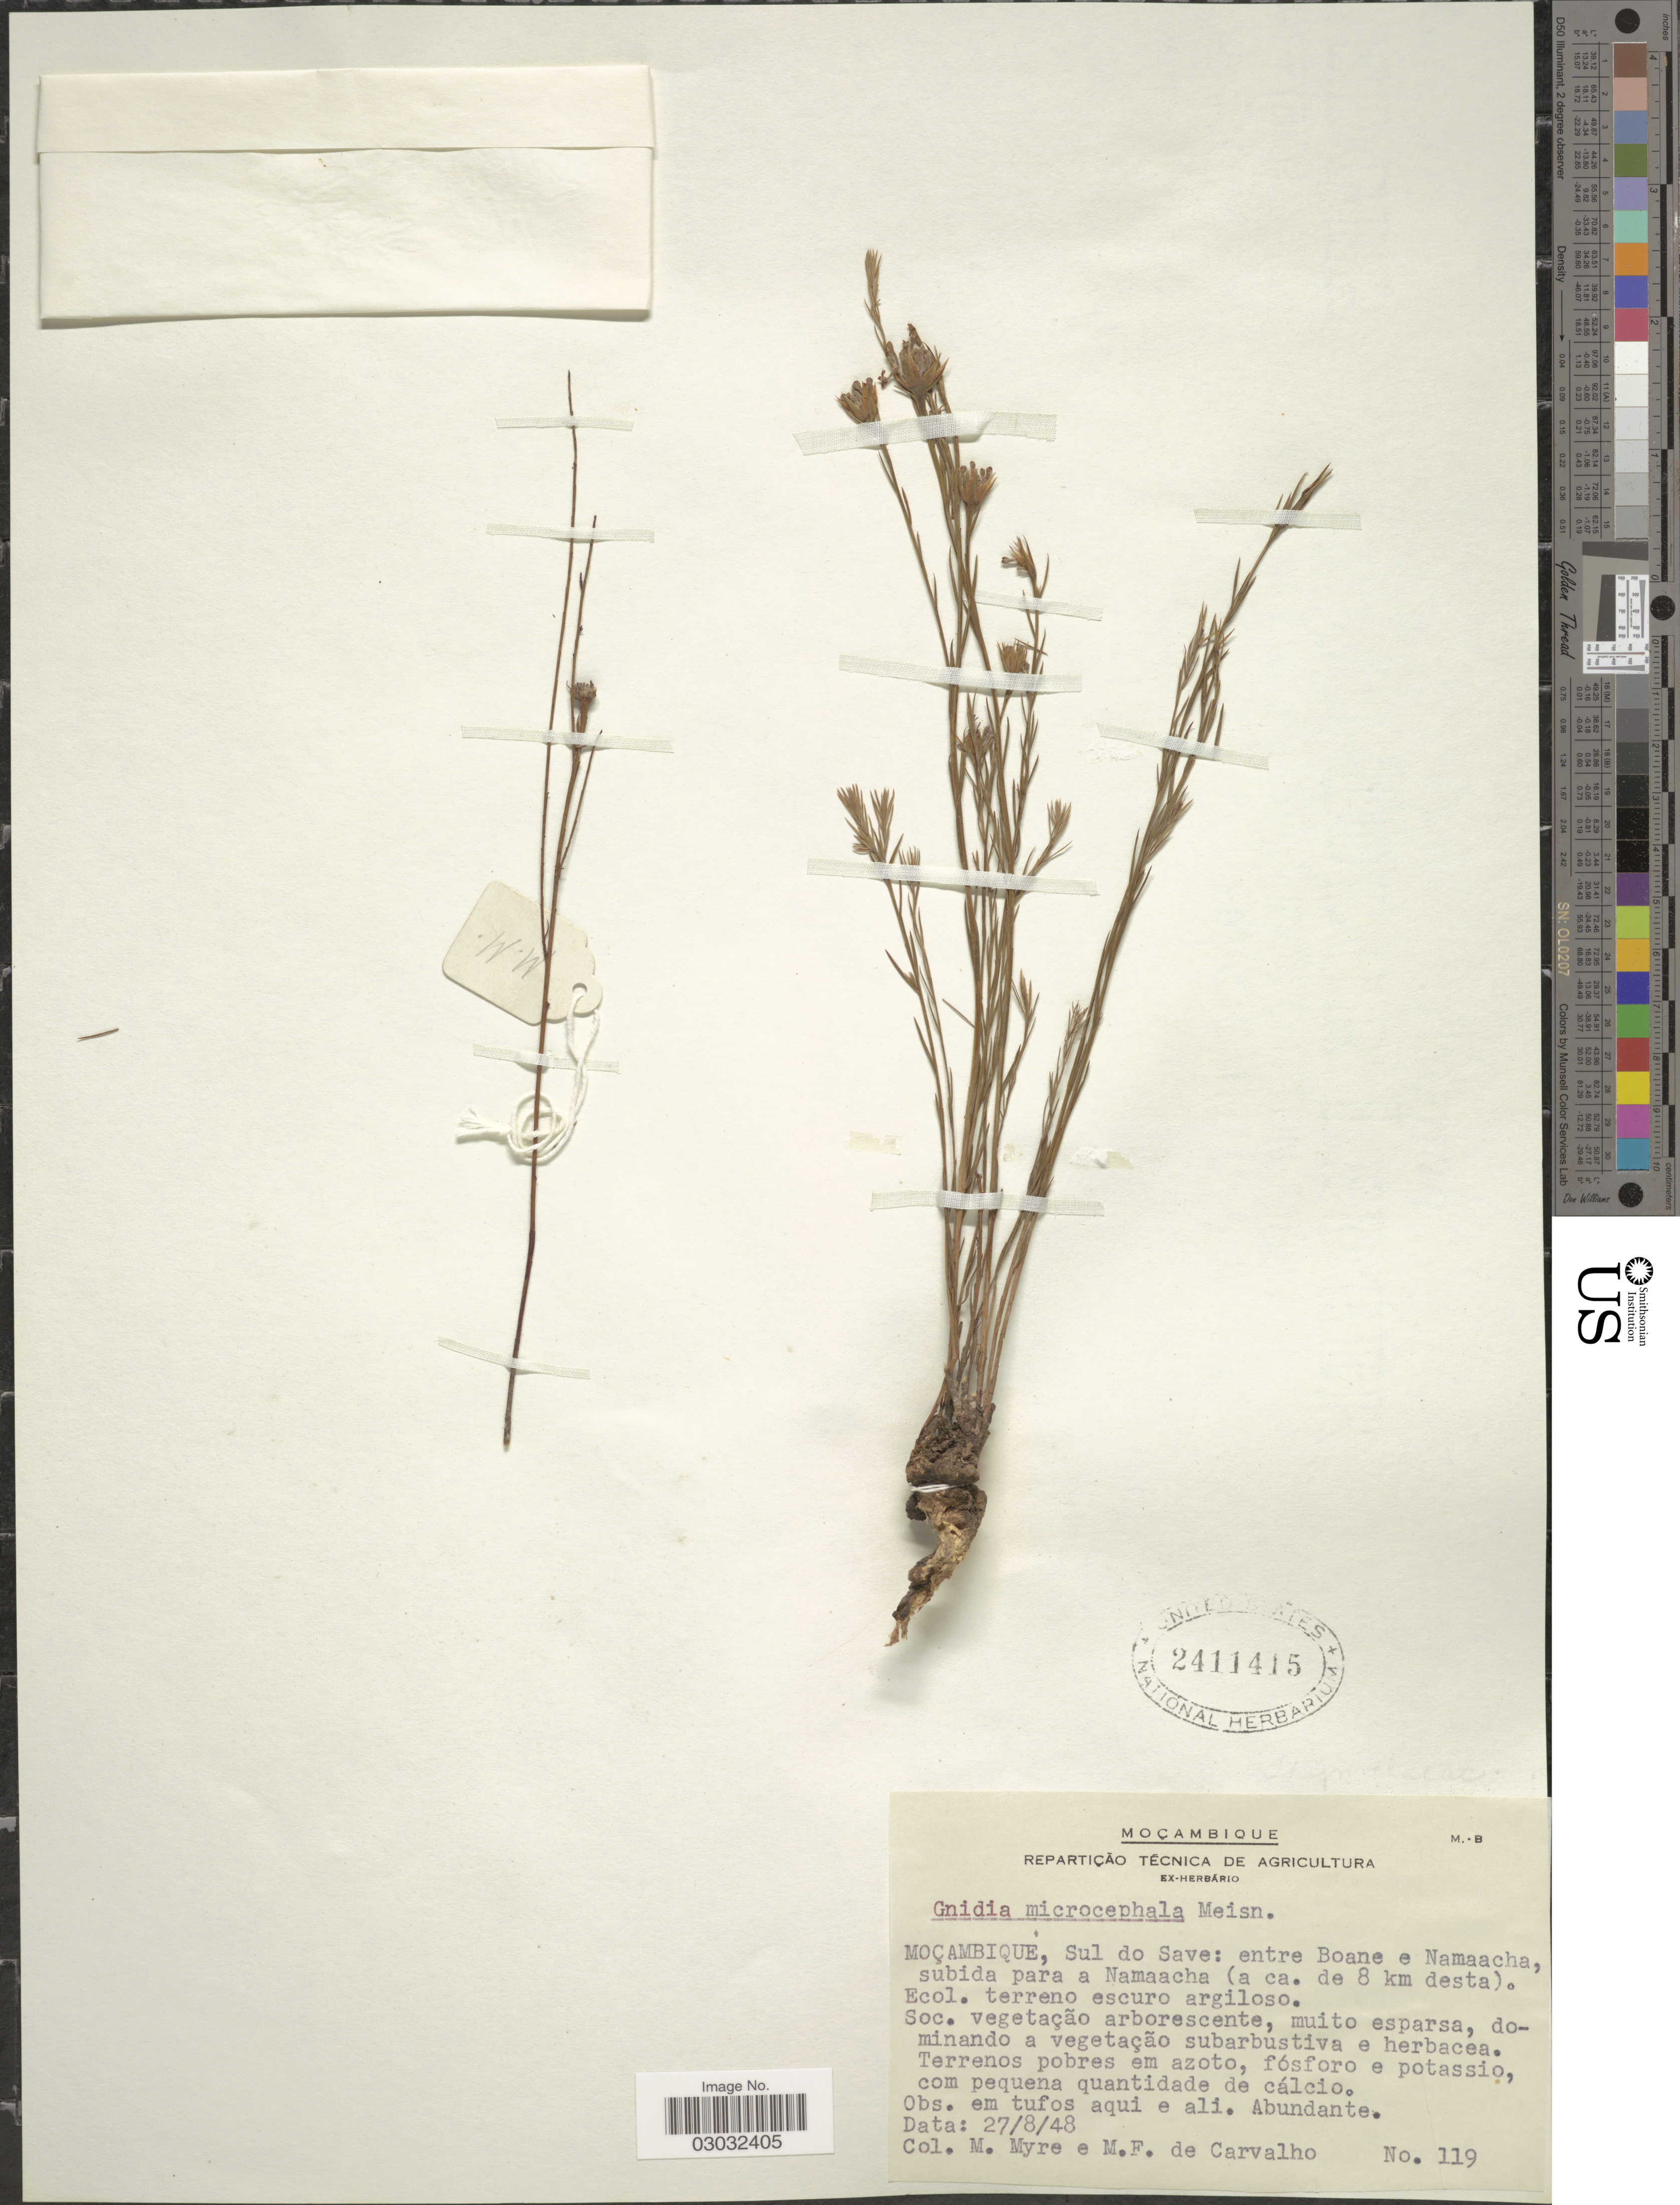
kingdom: Plantae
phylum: Tracheophyta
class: Magnoliopsida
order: Malvales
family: Thymelaeaceae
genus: Lasiosiphon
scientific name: Lasiosiphon microcephalus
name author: (Meisn.) J.C. Manning & Magee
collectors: M. Myer & M. F. Carvalho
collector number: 119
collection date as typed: Transcribed d/m/y: 27/8/48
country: Mozambique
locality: Moçambique, Sul do Save: entre Boane e Namaacha, subida para a Namaacha (a ca. de 8 km desta).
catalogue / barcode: US 2411415